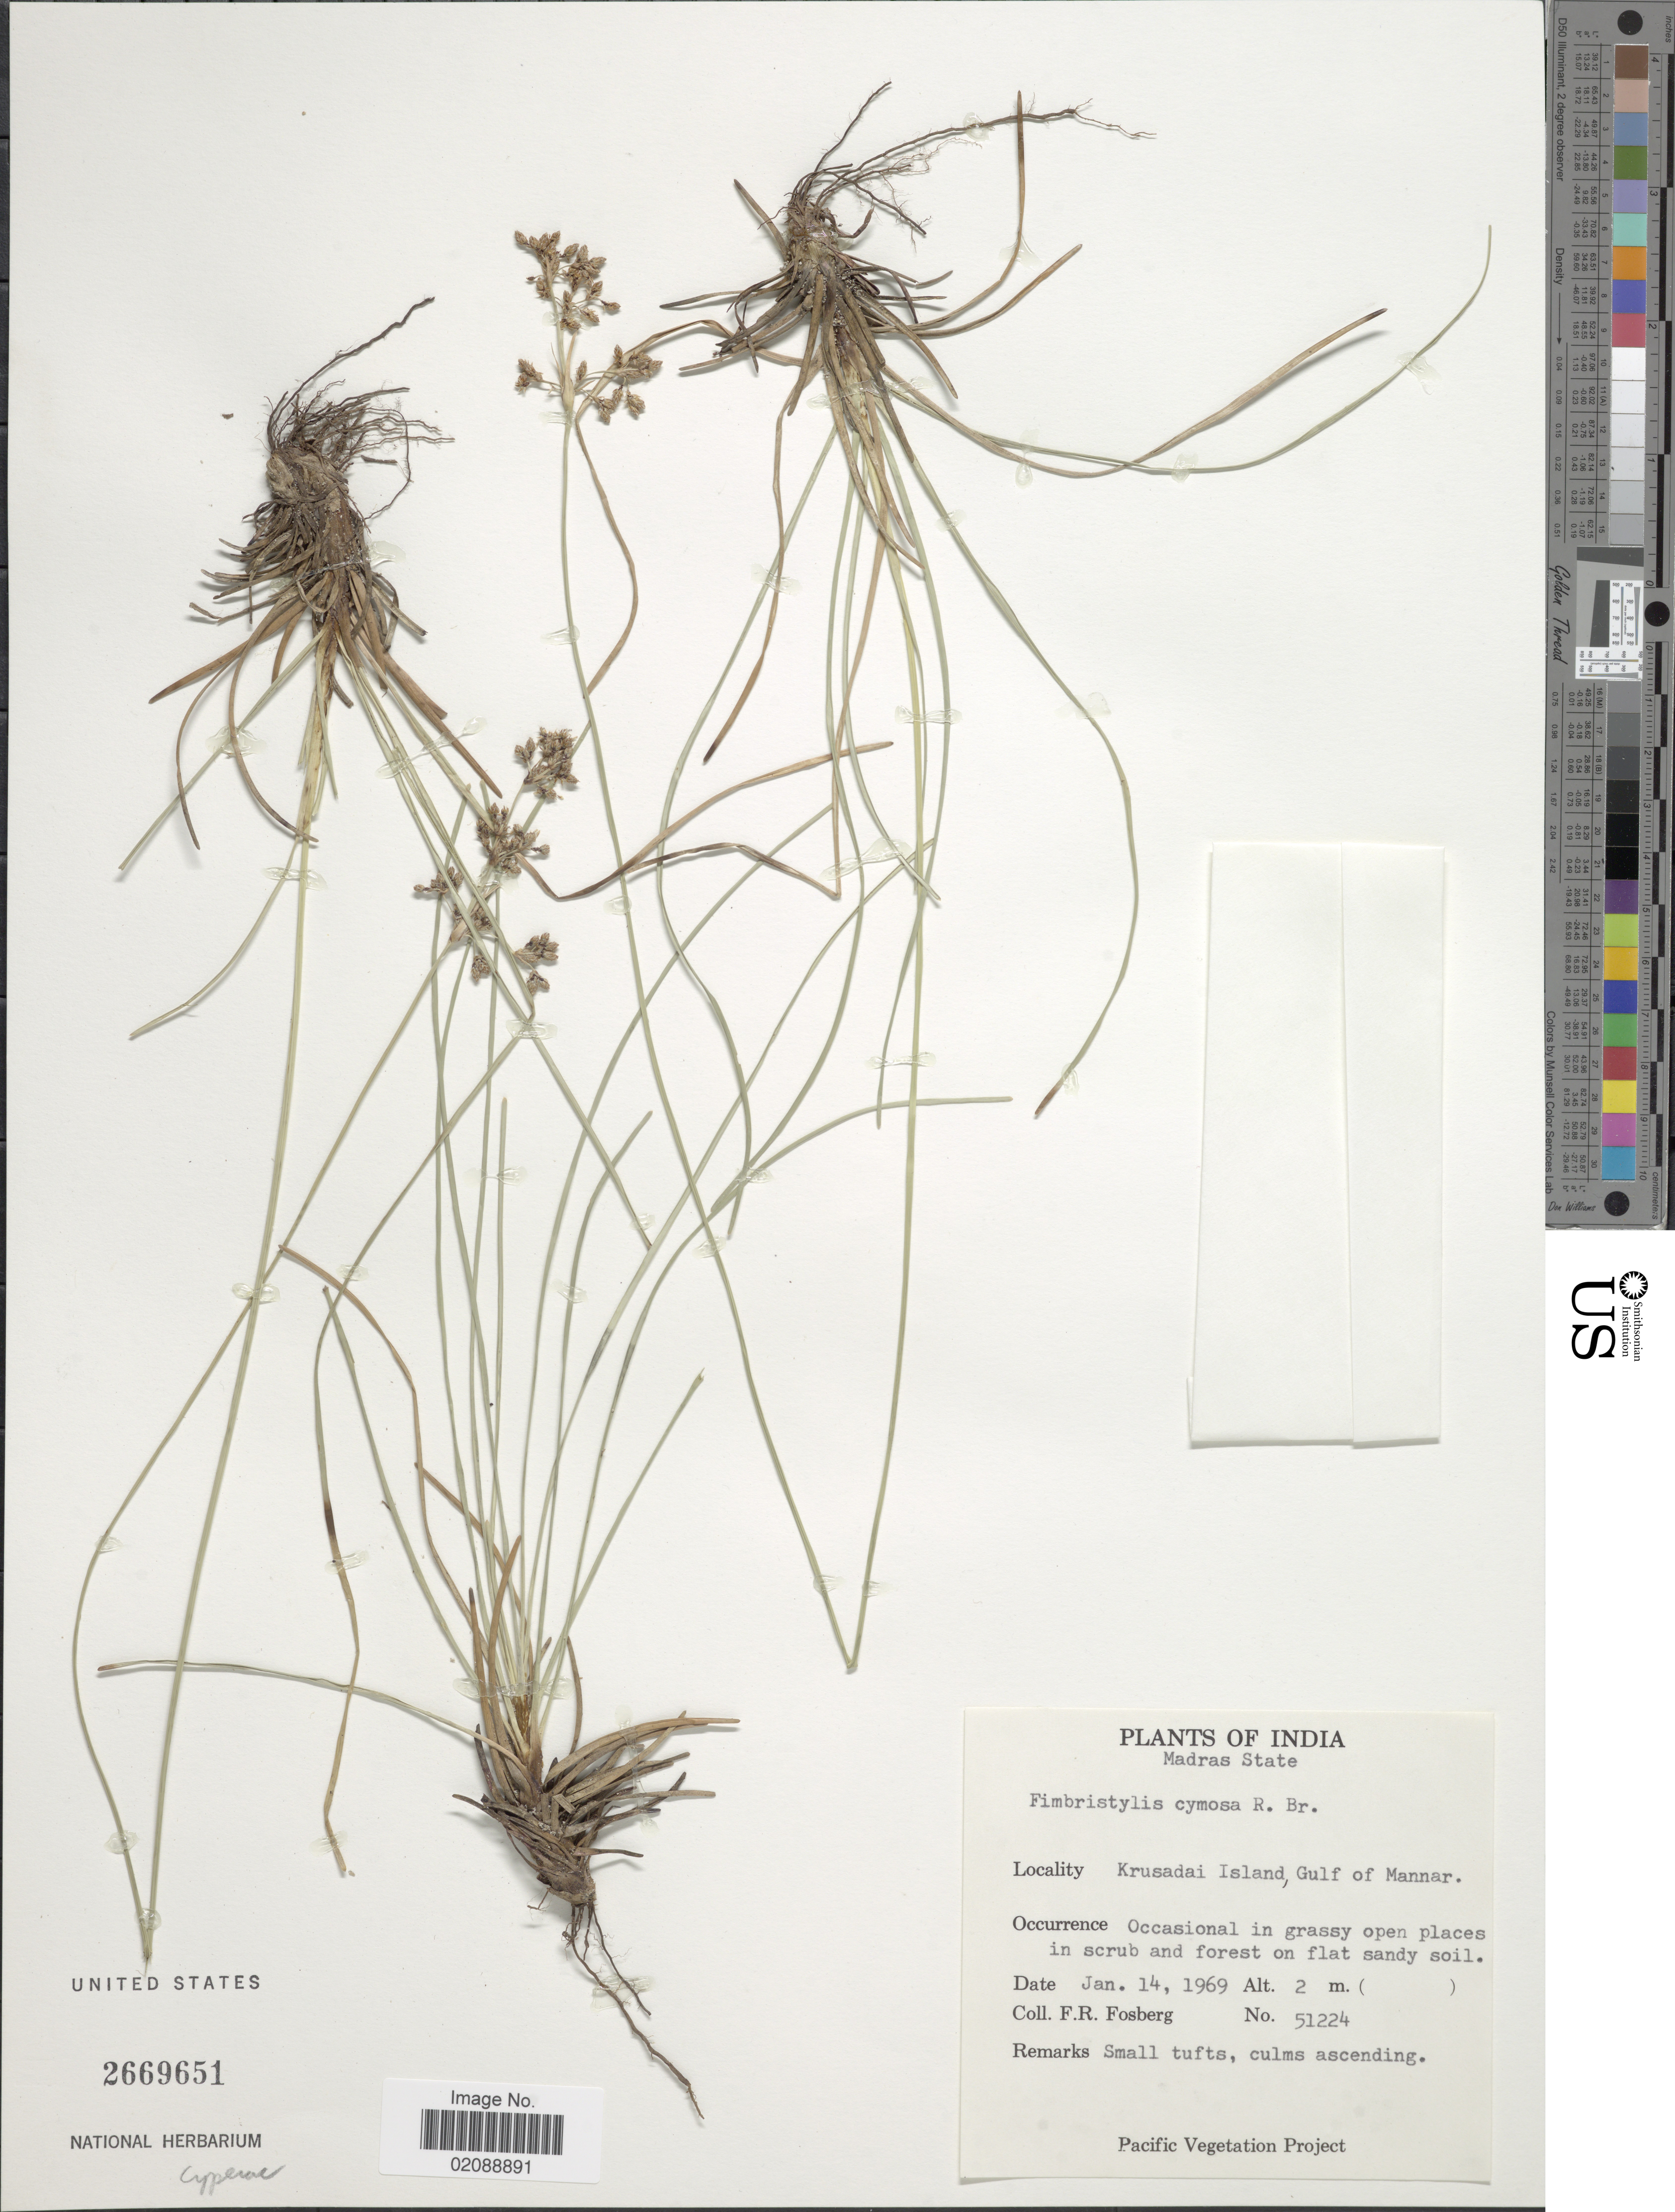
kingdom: Plantae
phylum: Tracheophyta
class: Liliopsida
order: Poales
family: Cyperaceae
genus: Fimbristylis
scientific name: Fimbristylis cymosa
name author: R. Br.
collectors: F. R. Fosberg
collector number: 51224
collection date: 1969-01-14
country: India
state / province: Tamil Nadu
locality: Madras State, Krusadai Island, Gulf of Mannar.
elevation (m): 2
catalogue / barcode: US 2669651